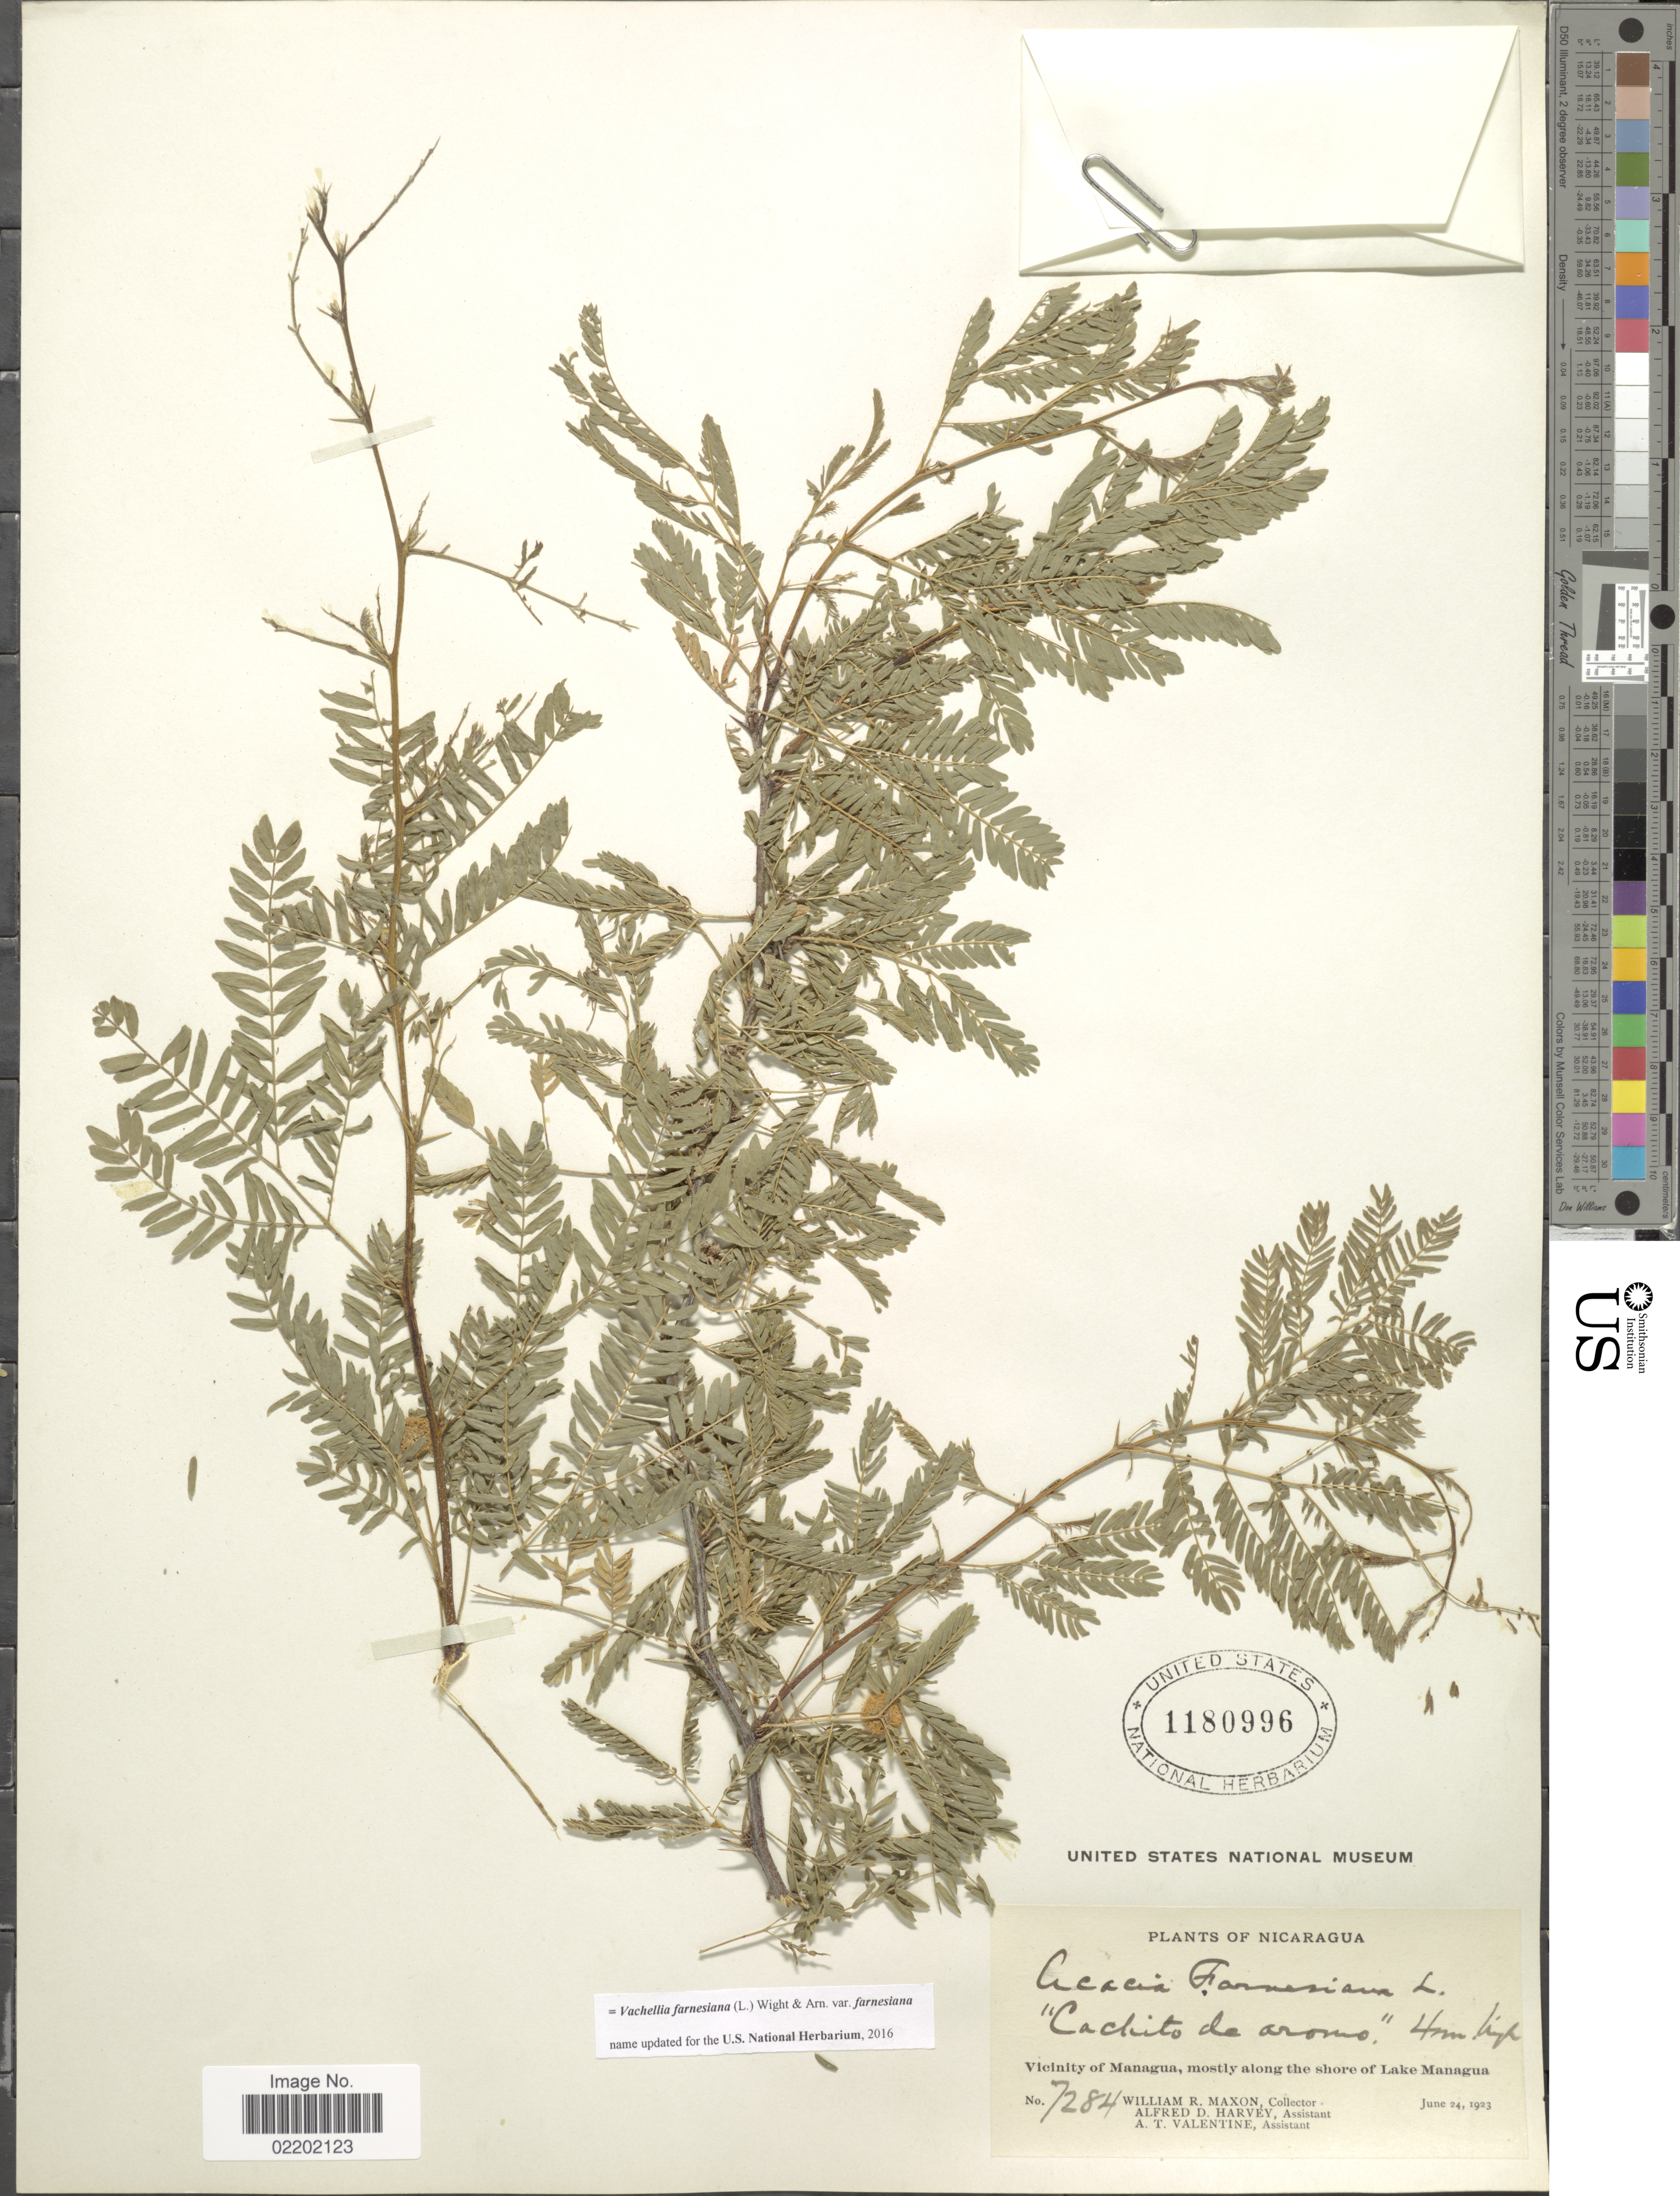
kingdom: Plantae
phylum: Tracheophyta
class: Magnoliopsida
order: Fabales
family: Fabaceae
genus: Vachellia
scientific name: Vachellia farnesiana var. farnesiana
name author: (L.) Wight & Arn.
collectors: W. R. Maxon, A. D. Harvey & A. Valentine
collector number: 7284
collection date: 1923-06-24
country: Nicaragua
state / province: Managua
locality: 'Cachito de aromo', Vicinity of Managua, mostly along the shore of Lake Managua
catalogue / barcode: US 1180996